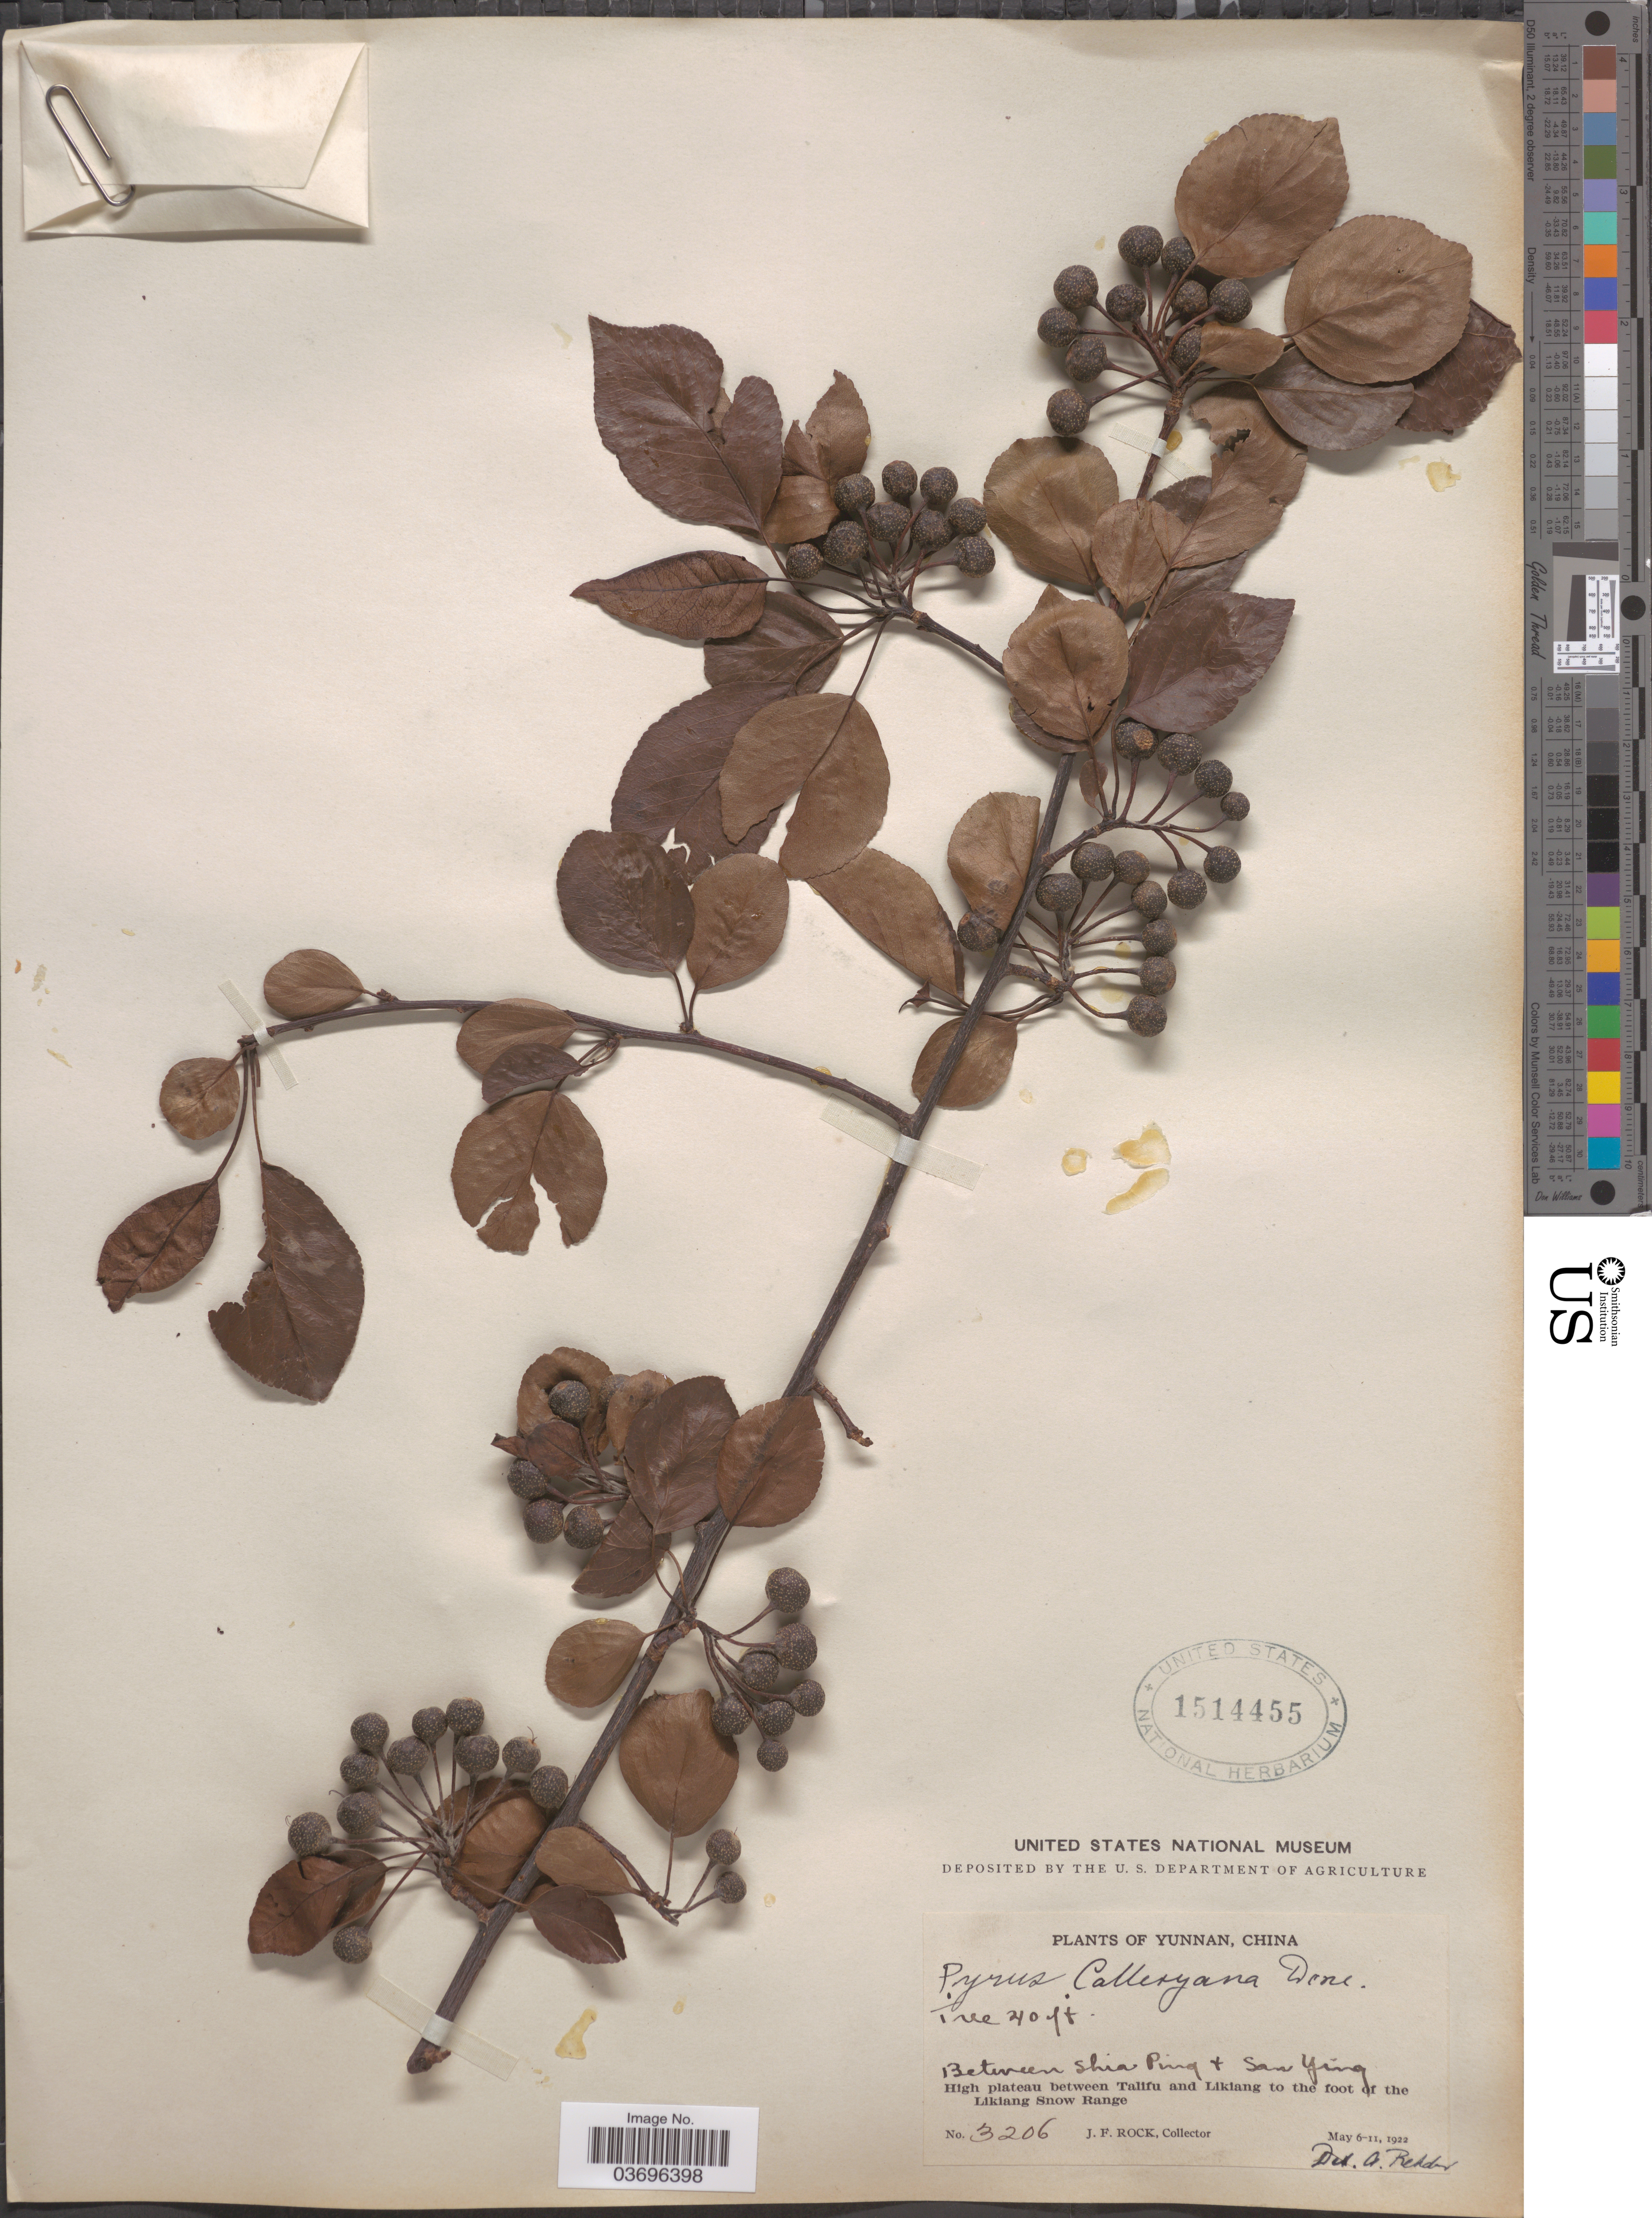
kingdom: Plantae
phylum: Tracheophyta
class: Magnoliopsida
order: Rosales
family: Rosaceae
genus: Pyrus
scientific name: Pyrus calleryana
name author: Decne.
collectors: J. Rock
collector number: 3206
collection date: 1922-05-06/1922-05-11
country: China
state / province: Yunnan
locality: Between Shia Ping & San Ying. High plateau between Talifu and Likiang Snow Range.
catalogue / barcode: US 1514455